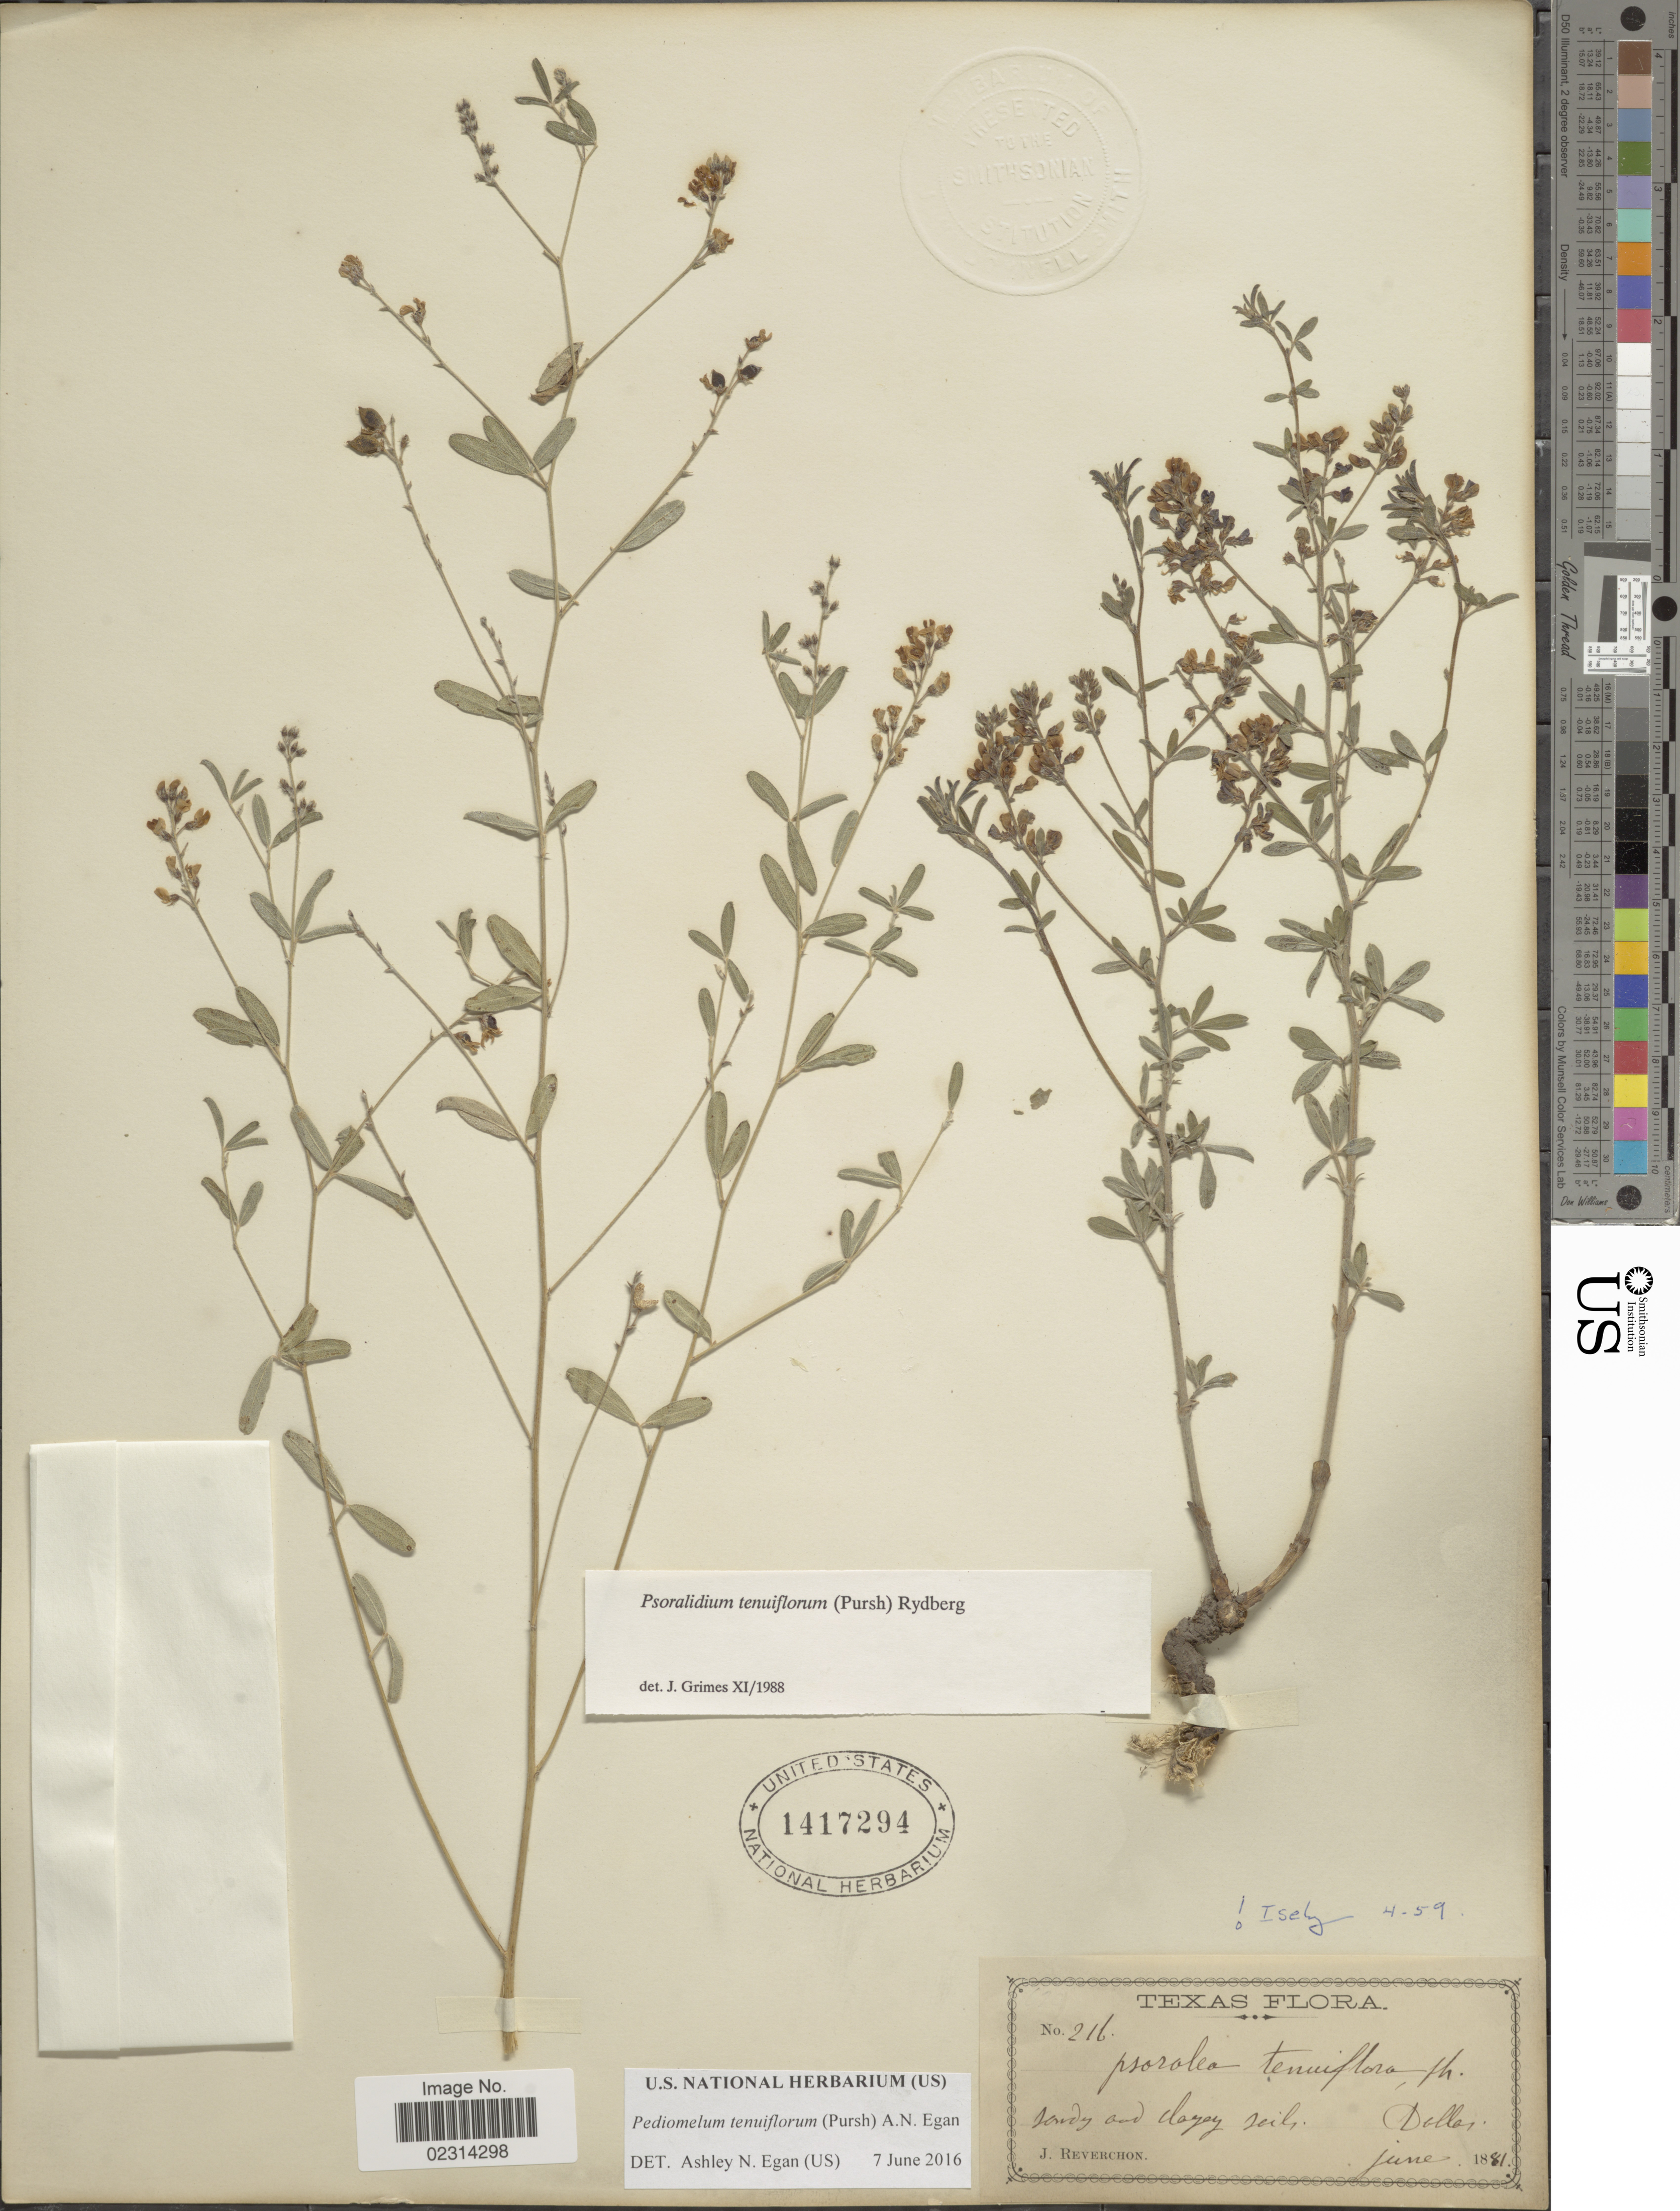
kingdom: Plantae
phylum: Tracheophyta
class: Magnoliopsida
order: Fabales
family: Fabaceae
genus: Psoralidium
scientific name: Psoralidium tenuiflorum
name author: (Pursh) Rydb.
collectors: J. Reverchon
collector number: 216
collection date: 1881-06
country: United States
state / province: Texas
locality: Dallas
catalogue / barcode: US 1417294